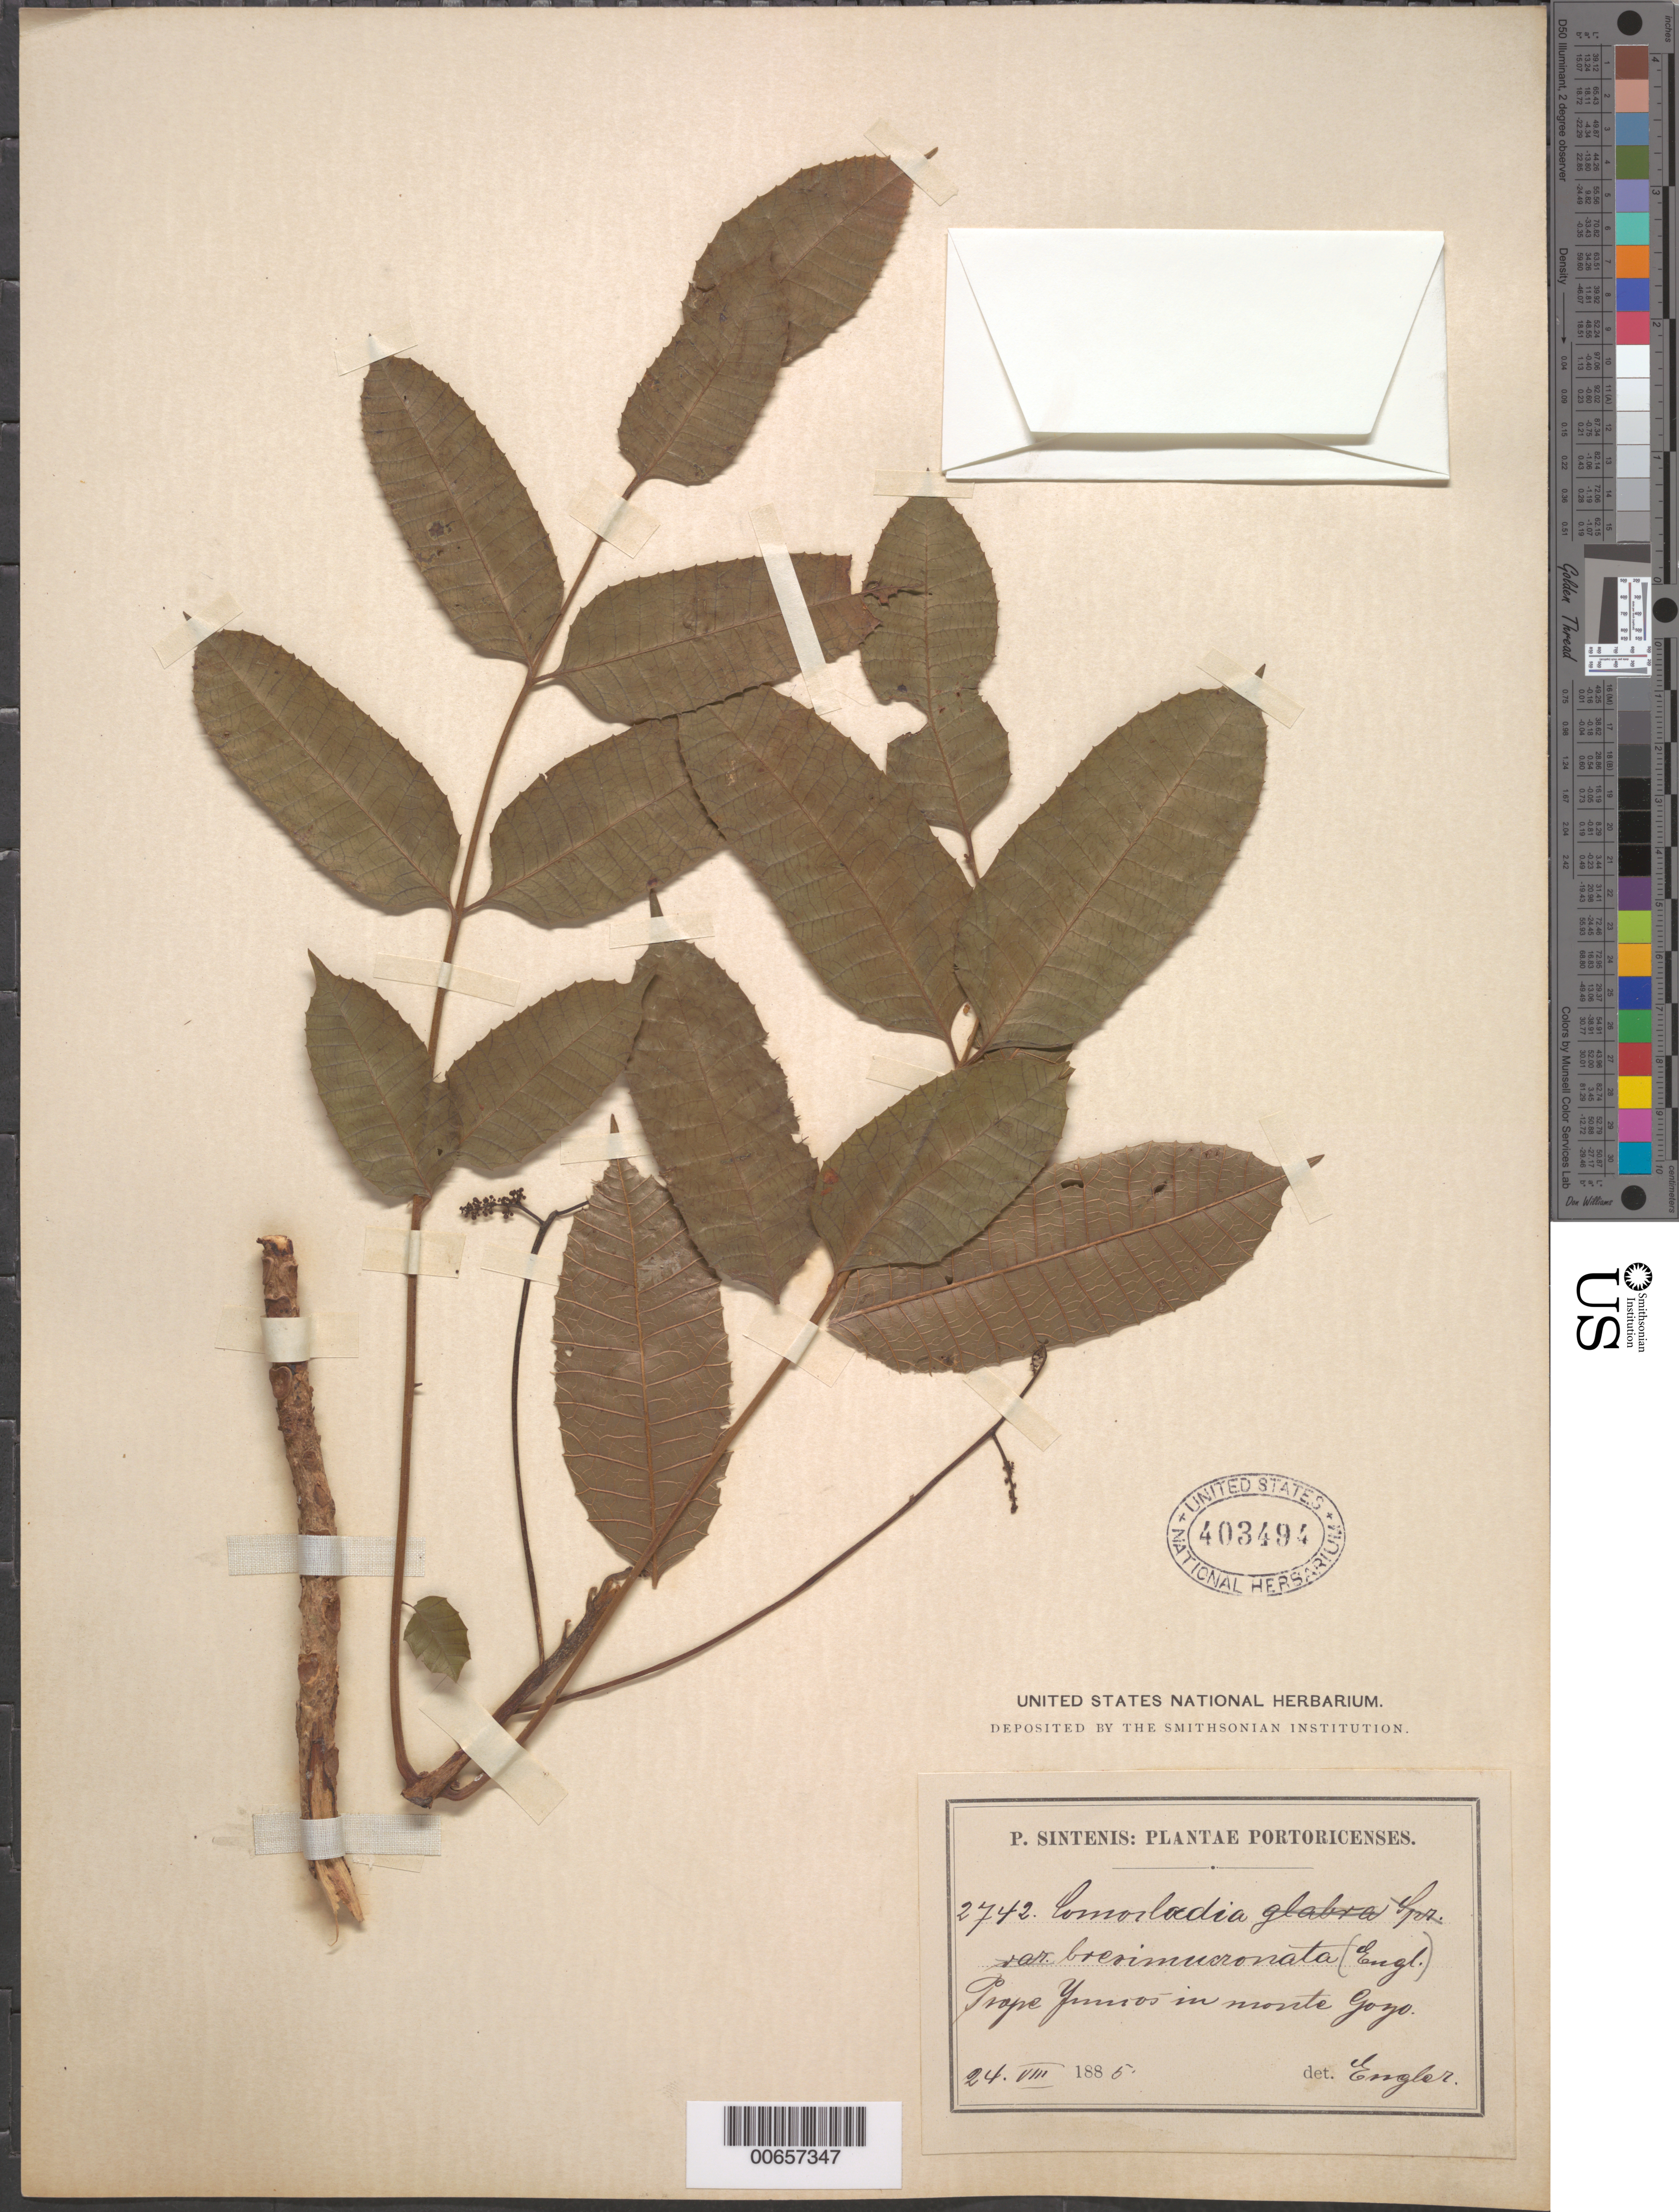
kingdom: Plantae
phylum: Tracheophyta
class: Magnoliopsida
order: Sapindales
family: Anacardiaceae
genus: Comocladia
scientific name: Comocladia glabra var. acuminata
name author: (Moc. & Sessé) Urb.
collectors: P. Sintenis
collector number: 2742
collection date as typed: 24 Aug 1885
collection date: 1885-08-24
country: Puerto Rico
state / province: Yauco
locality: Prope Yauco in monte Gozo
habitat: In monte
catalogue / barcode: US 403494